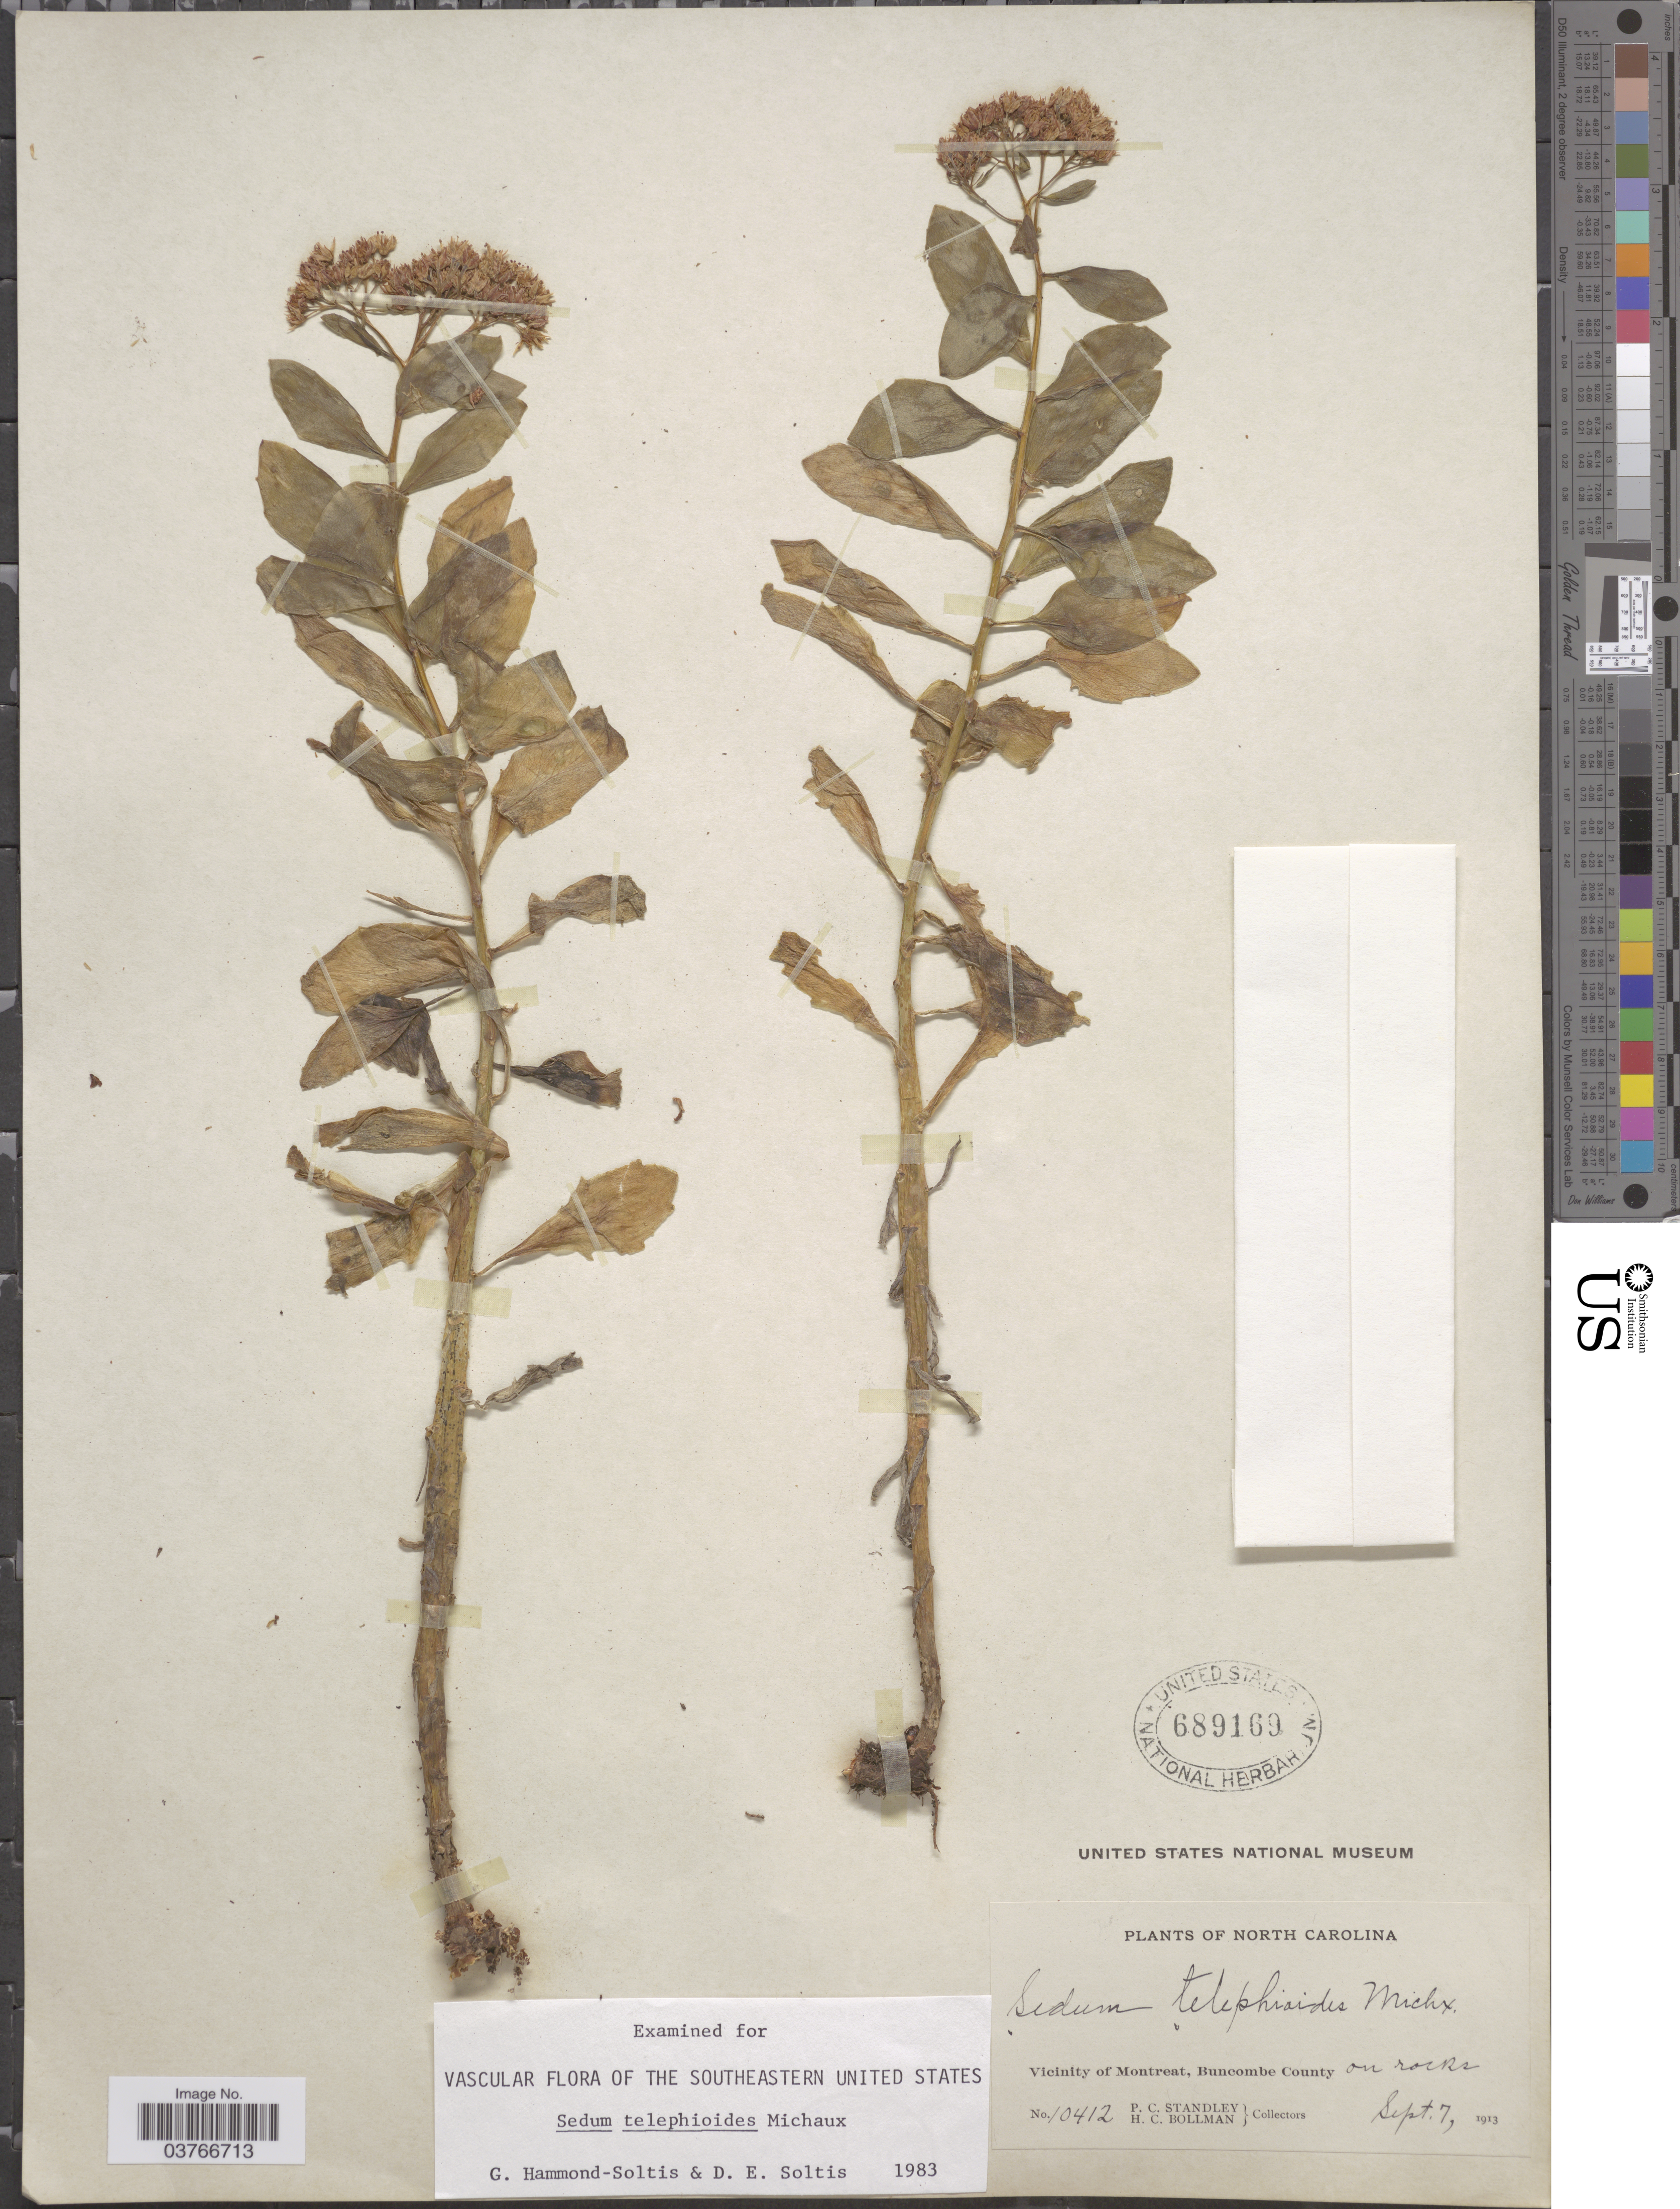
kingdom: Plantae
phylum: Tracheophyta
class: Magnoliopsida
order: Saxifragales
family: Crassulaceae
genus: Hylotelephium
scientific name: Hylotelephium telephioides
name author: (Michx.) H. Ohba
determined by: Strong, Mark T., (BOT), Smithsonian Institution - National Museum of Natural History (UNITED STATES)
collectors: P. C. Standley & H. C. Bollman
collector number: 10412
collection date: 1913-09-07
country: United States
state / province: North Carolina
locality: Vicinity of Montreat, Buncombe County.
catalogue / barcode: US 689169